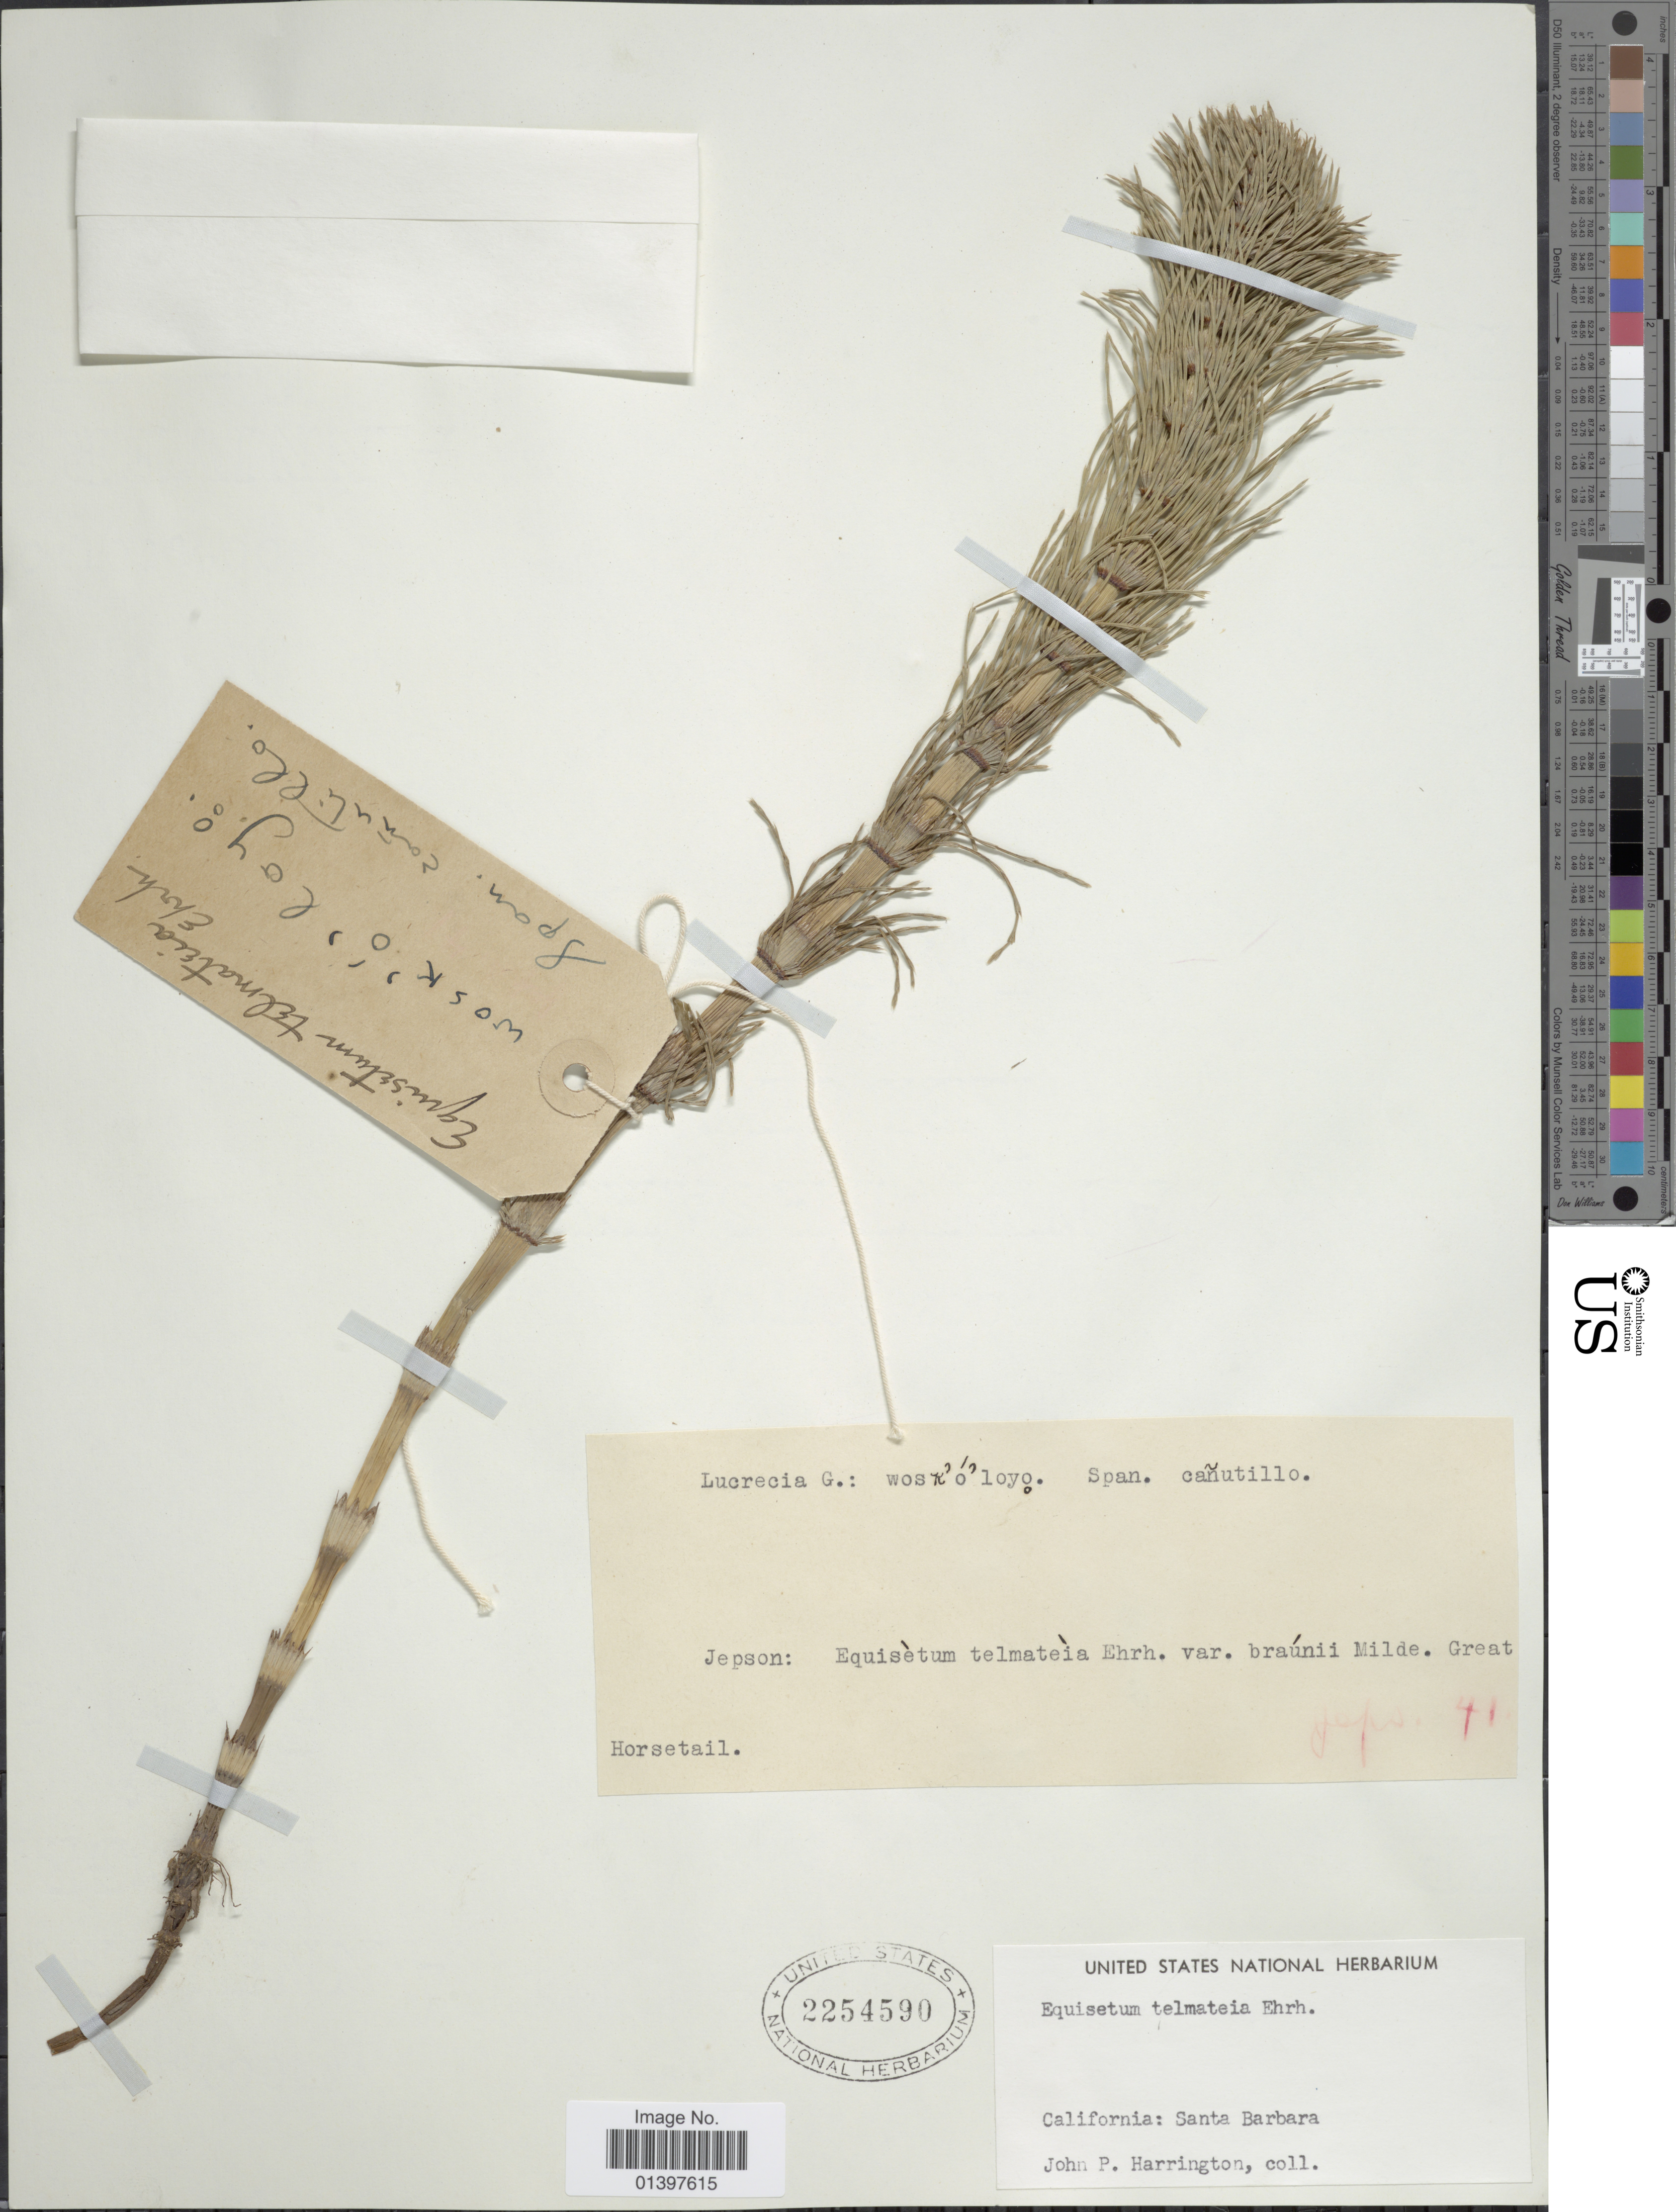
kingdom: Plantae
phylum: Tracheophyta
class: Polypodiopsida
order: Equisetales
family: Equisetaceae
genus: Equisetum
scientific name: Equisetum telmateia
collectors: J. Harrington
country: United States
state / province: California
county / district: Santa Barbara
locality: Santa Barbara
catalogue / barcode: US 2254590